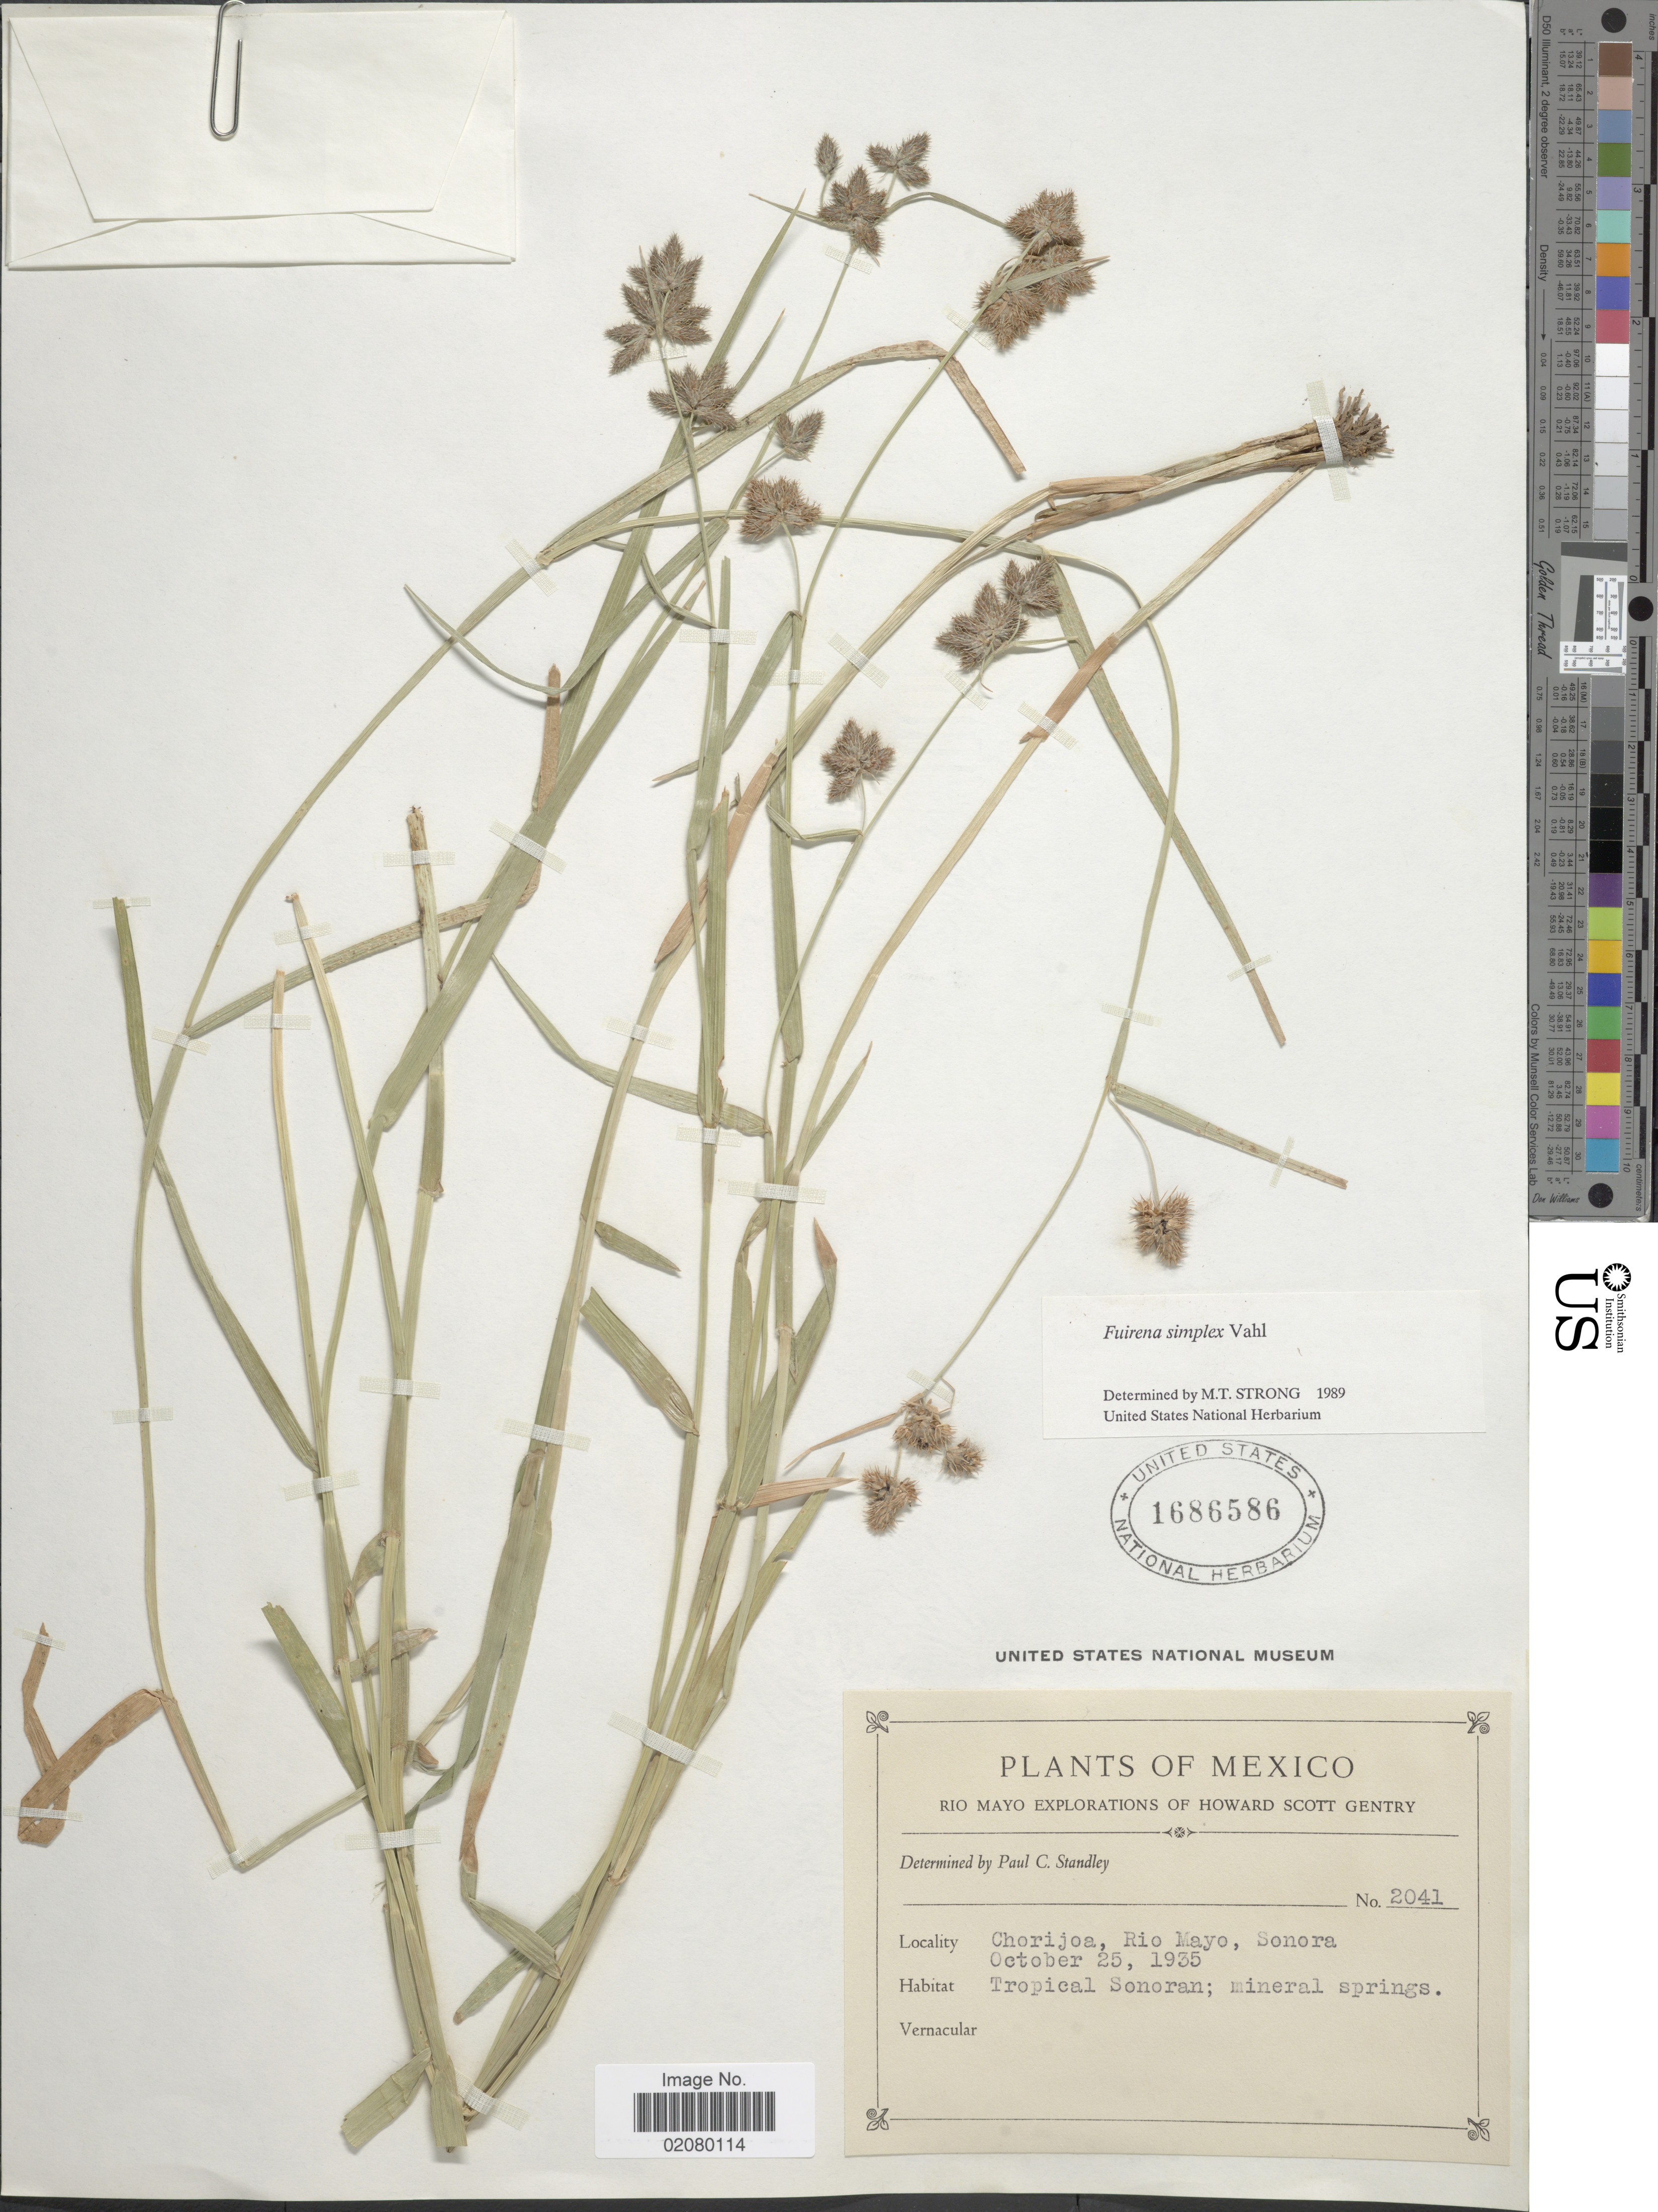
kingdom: Plantae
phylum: Tracheophyta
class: Liliopsida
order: Poales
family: Cyperaceae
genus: Fuirena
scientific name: Fuirena simplex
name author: Vahl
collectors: H. S. Gentry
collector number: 2041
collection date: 1935-10-25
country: Mexico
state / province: Sonora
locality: Chorijoa, Rio Mayo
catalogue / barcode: US 1686586